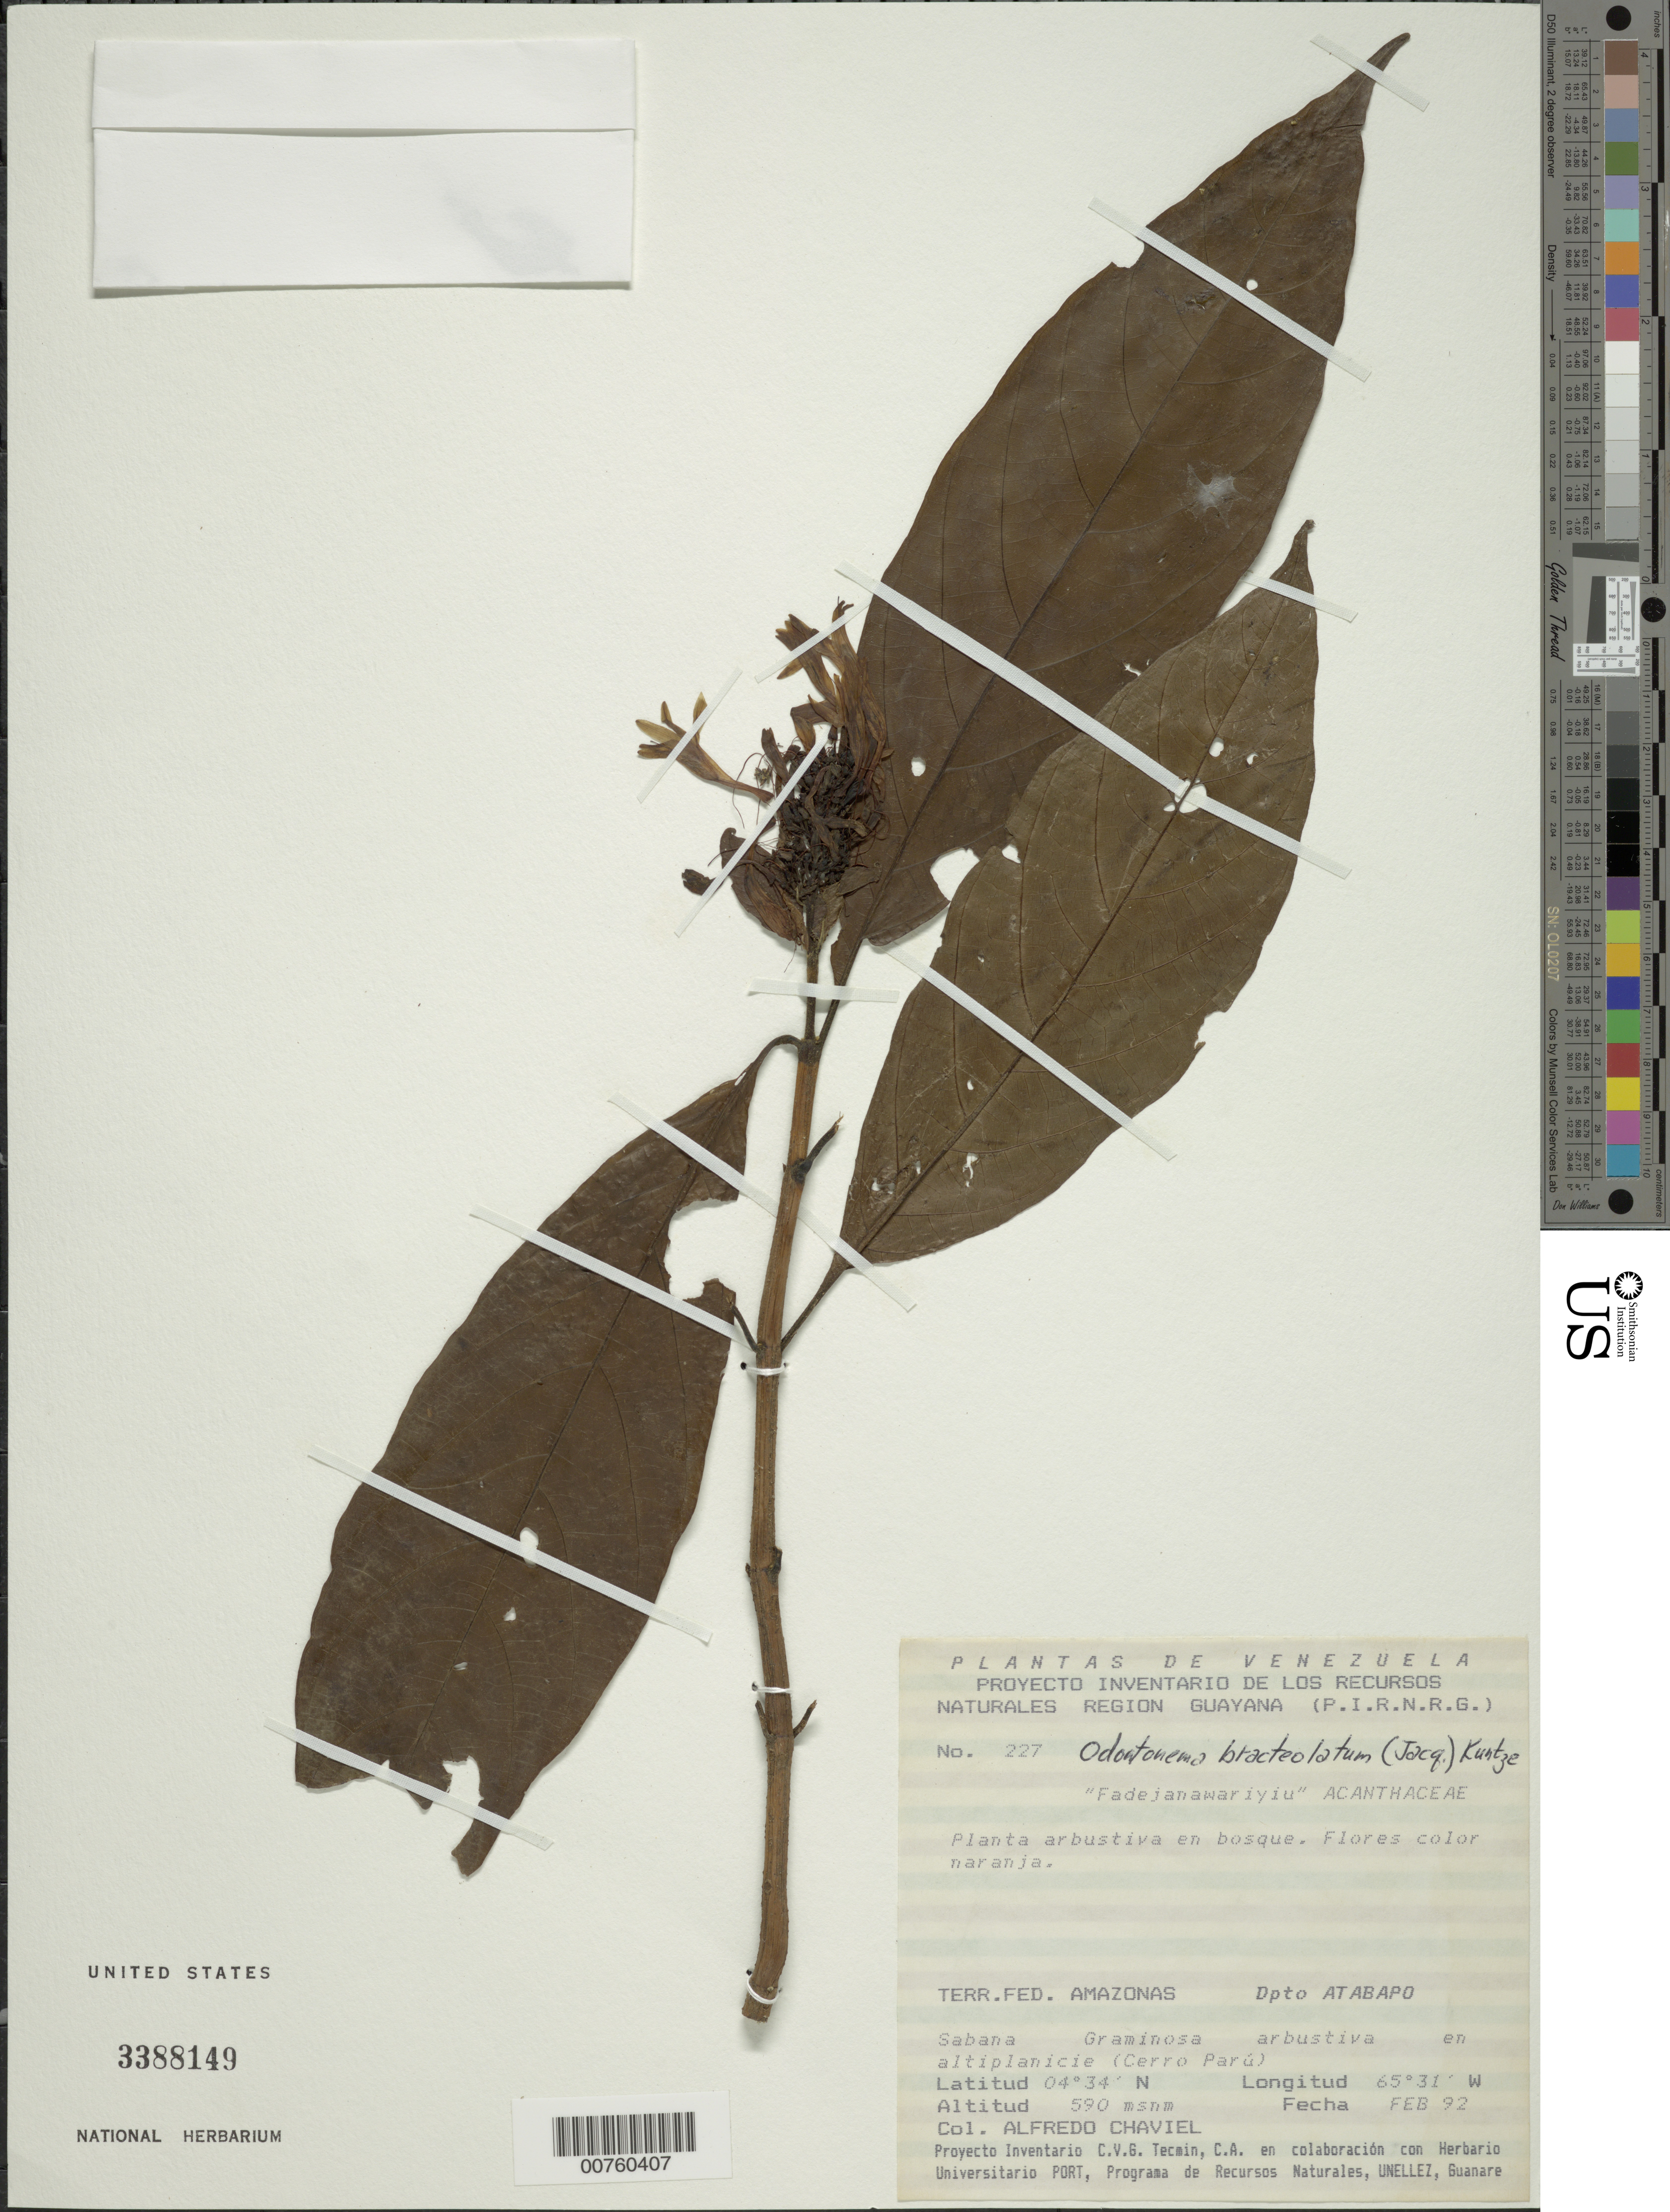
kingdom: Plantae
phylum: Tracheophyta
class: Magnoliopsida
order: Lamiales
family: Acanthaceae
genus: Odontonema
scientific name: Odontonema bracteolatum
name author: (Jacq.) Kuntze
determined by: Wasshausen, Dieter C., (BOT), Smithsonian Institution - National Museum of Natural History (UNITED STATES)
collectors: A. Chaviel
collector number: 227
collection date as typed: Feb-92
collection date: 1992-02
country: Venezuela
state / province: Amazonas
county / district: Atabapo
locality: Cerro Parú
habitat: Sabana graminosa arbustiva en altiplanicie, en bosque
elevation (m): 590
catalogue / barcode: US 3388149